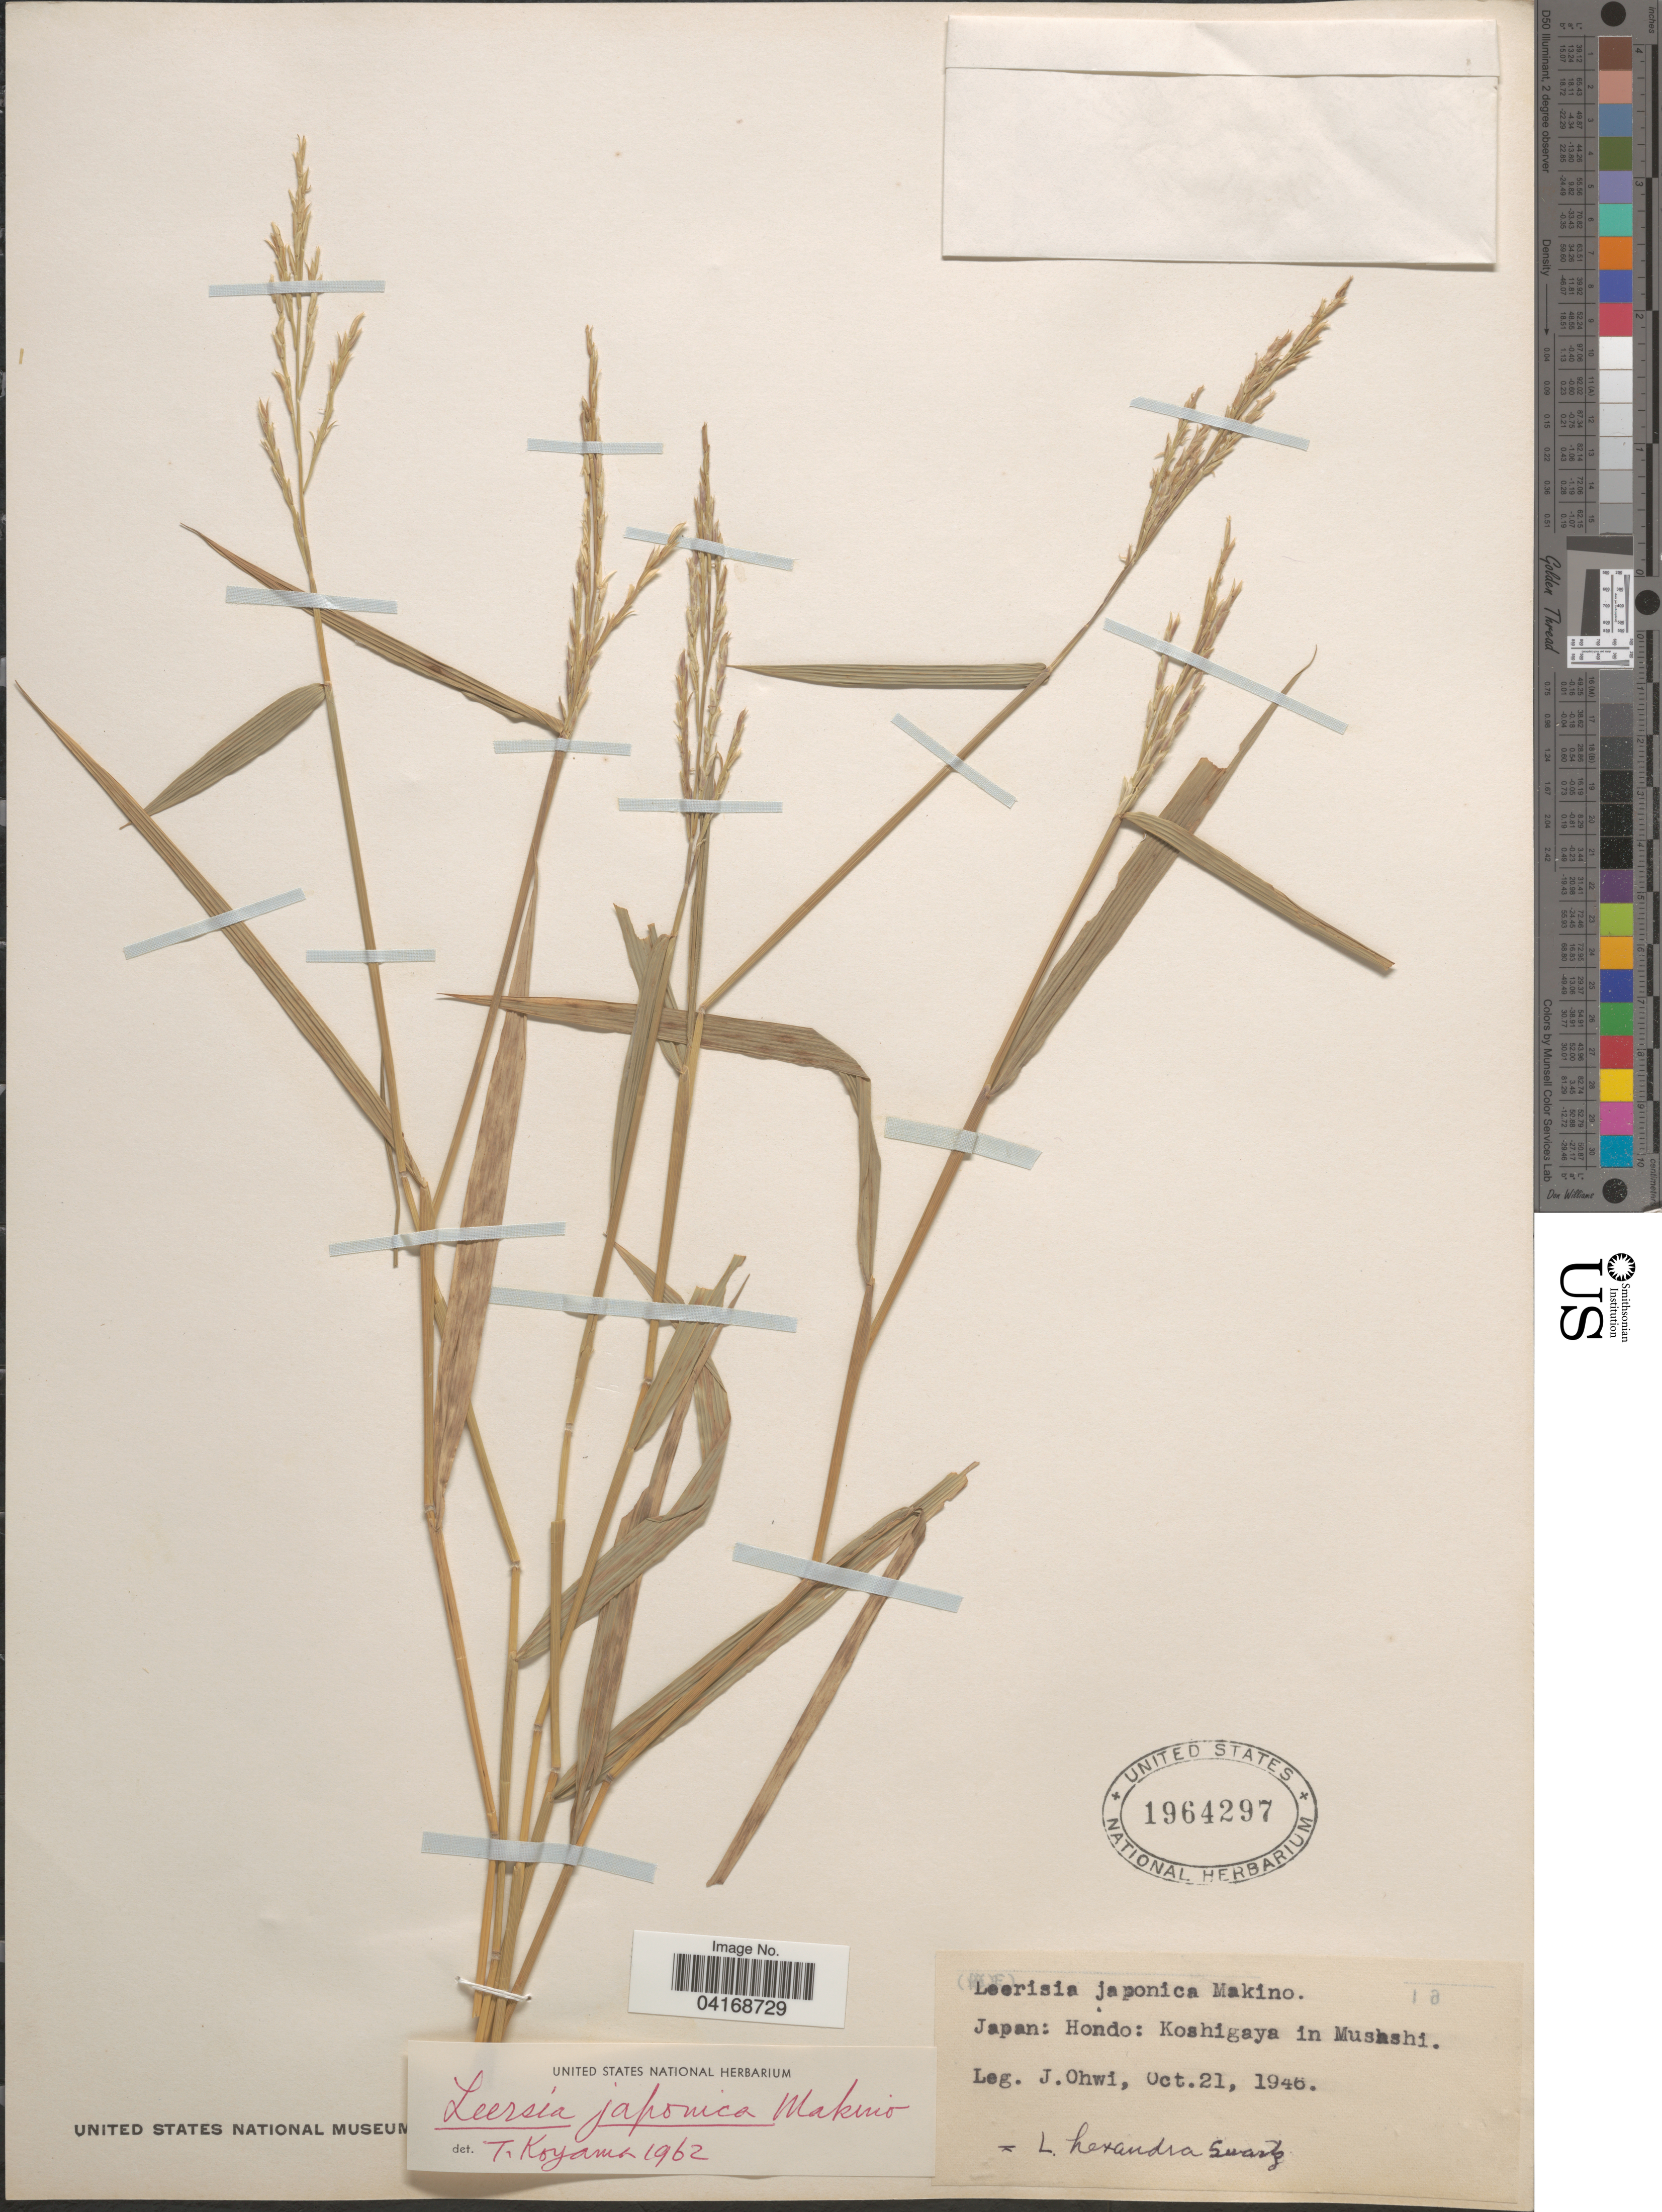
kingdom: Plantae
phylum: Tracheophyta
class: Liliopsida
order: Poales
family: Poaceae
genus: Leersia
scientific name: Leersia japonica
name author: (Makino ex Honda) Honda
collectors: J. Ohwi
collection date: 1946-10-21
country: Japan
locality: Hondo: Koshiyaga in Mushshi.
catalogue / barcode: US 1964297